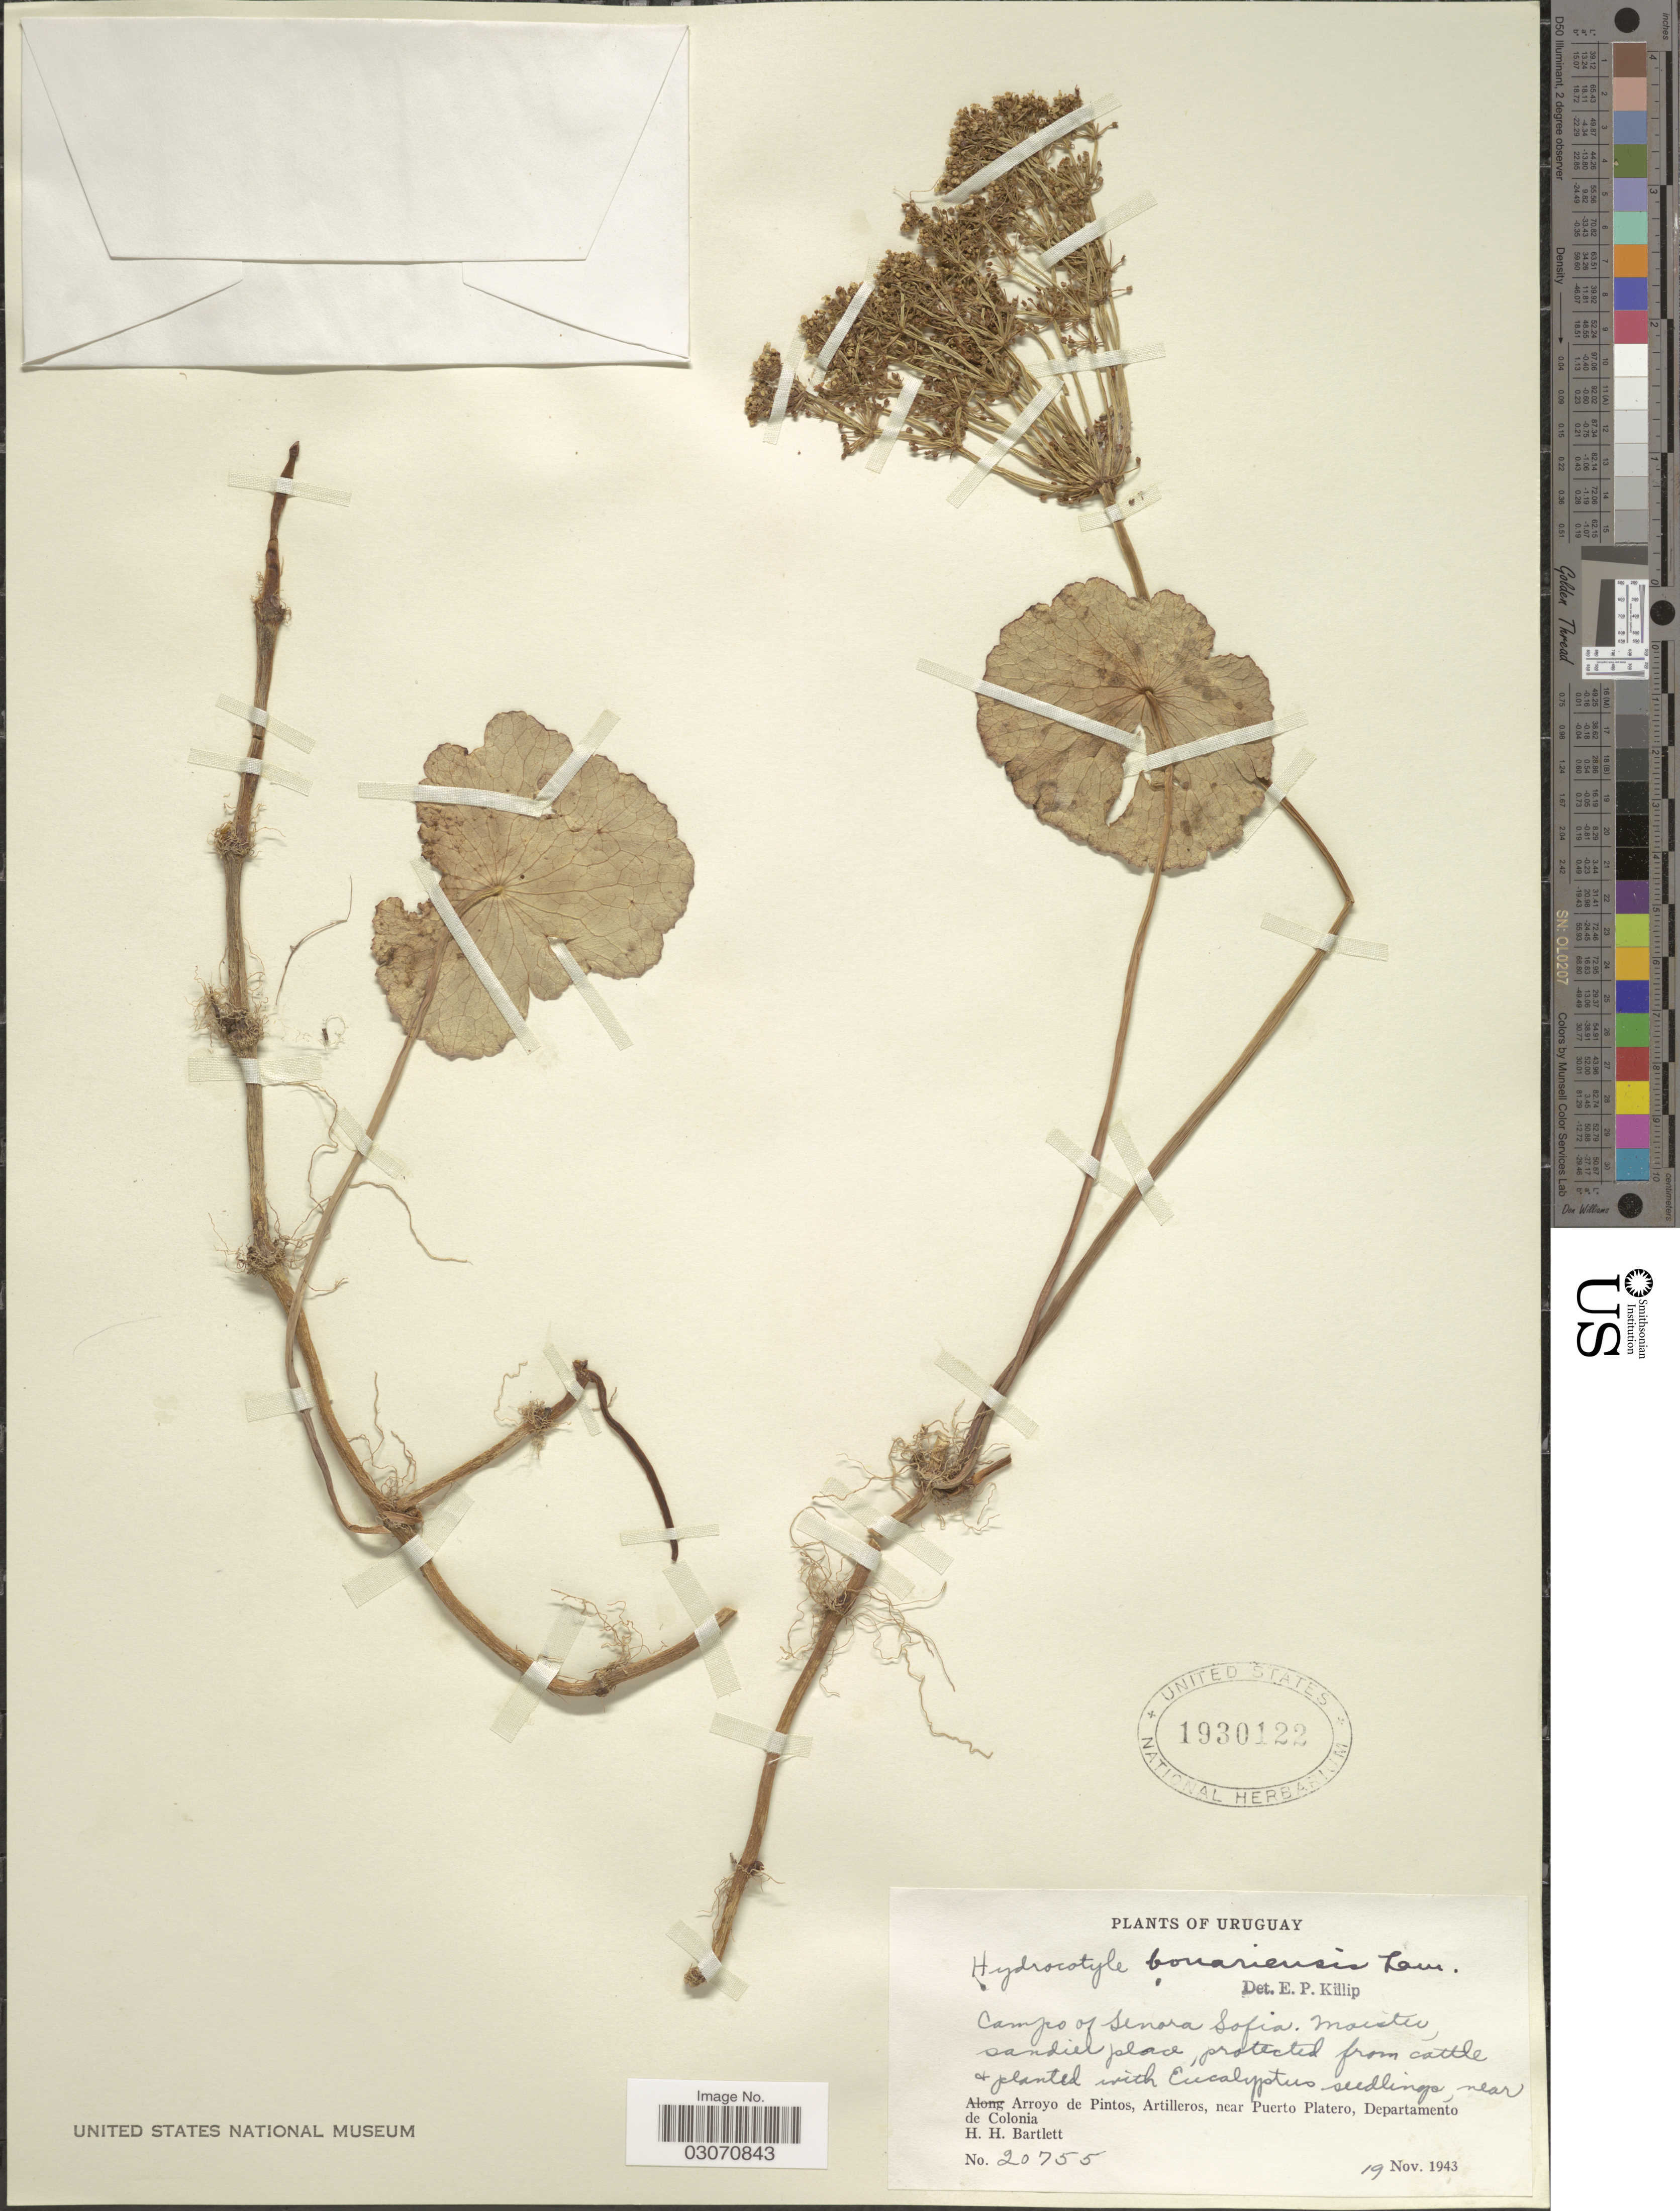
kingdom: Plantae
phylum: Tracheophyta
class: Magnoliopsida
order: Apiales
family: Araliaceae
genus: Hydrocotyle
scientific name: Hydrocotyle bonariensis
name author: Lam.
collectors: H. H. Bartlett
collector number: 20755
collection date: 1943-11-19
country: Uruguay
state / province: Colonia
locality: Campo of Senora Sofia. Arroyo de Pintos, Artilleros, near Puerto Platero, Departamento de Colonia.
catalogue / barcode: US 1930122